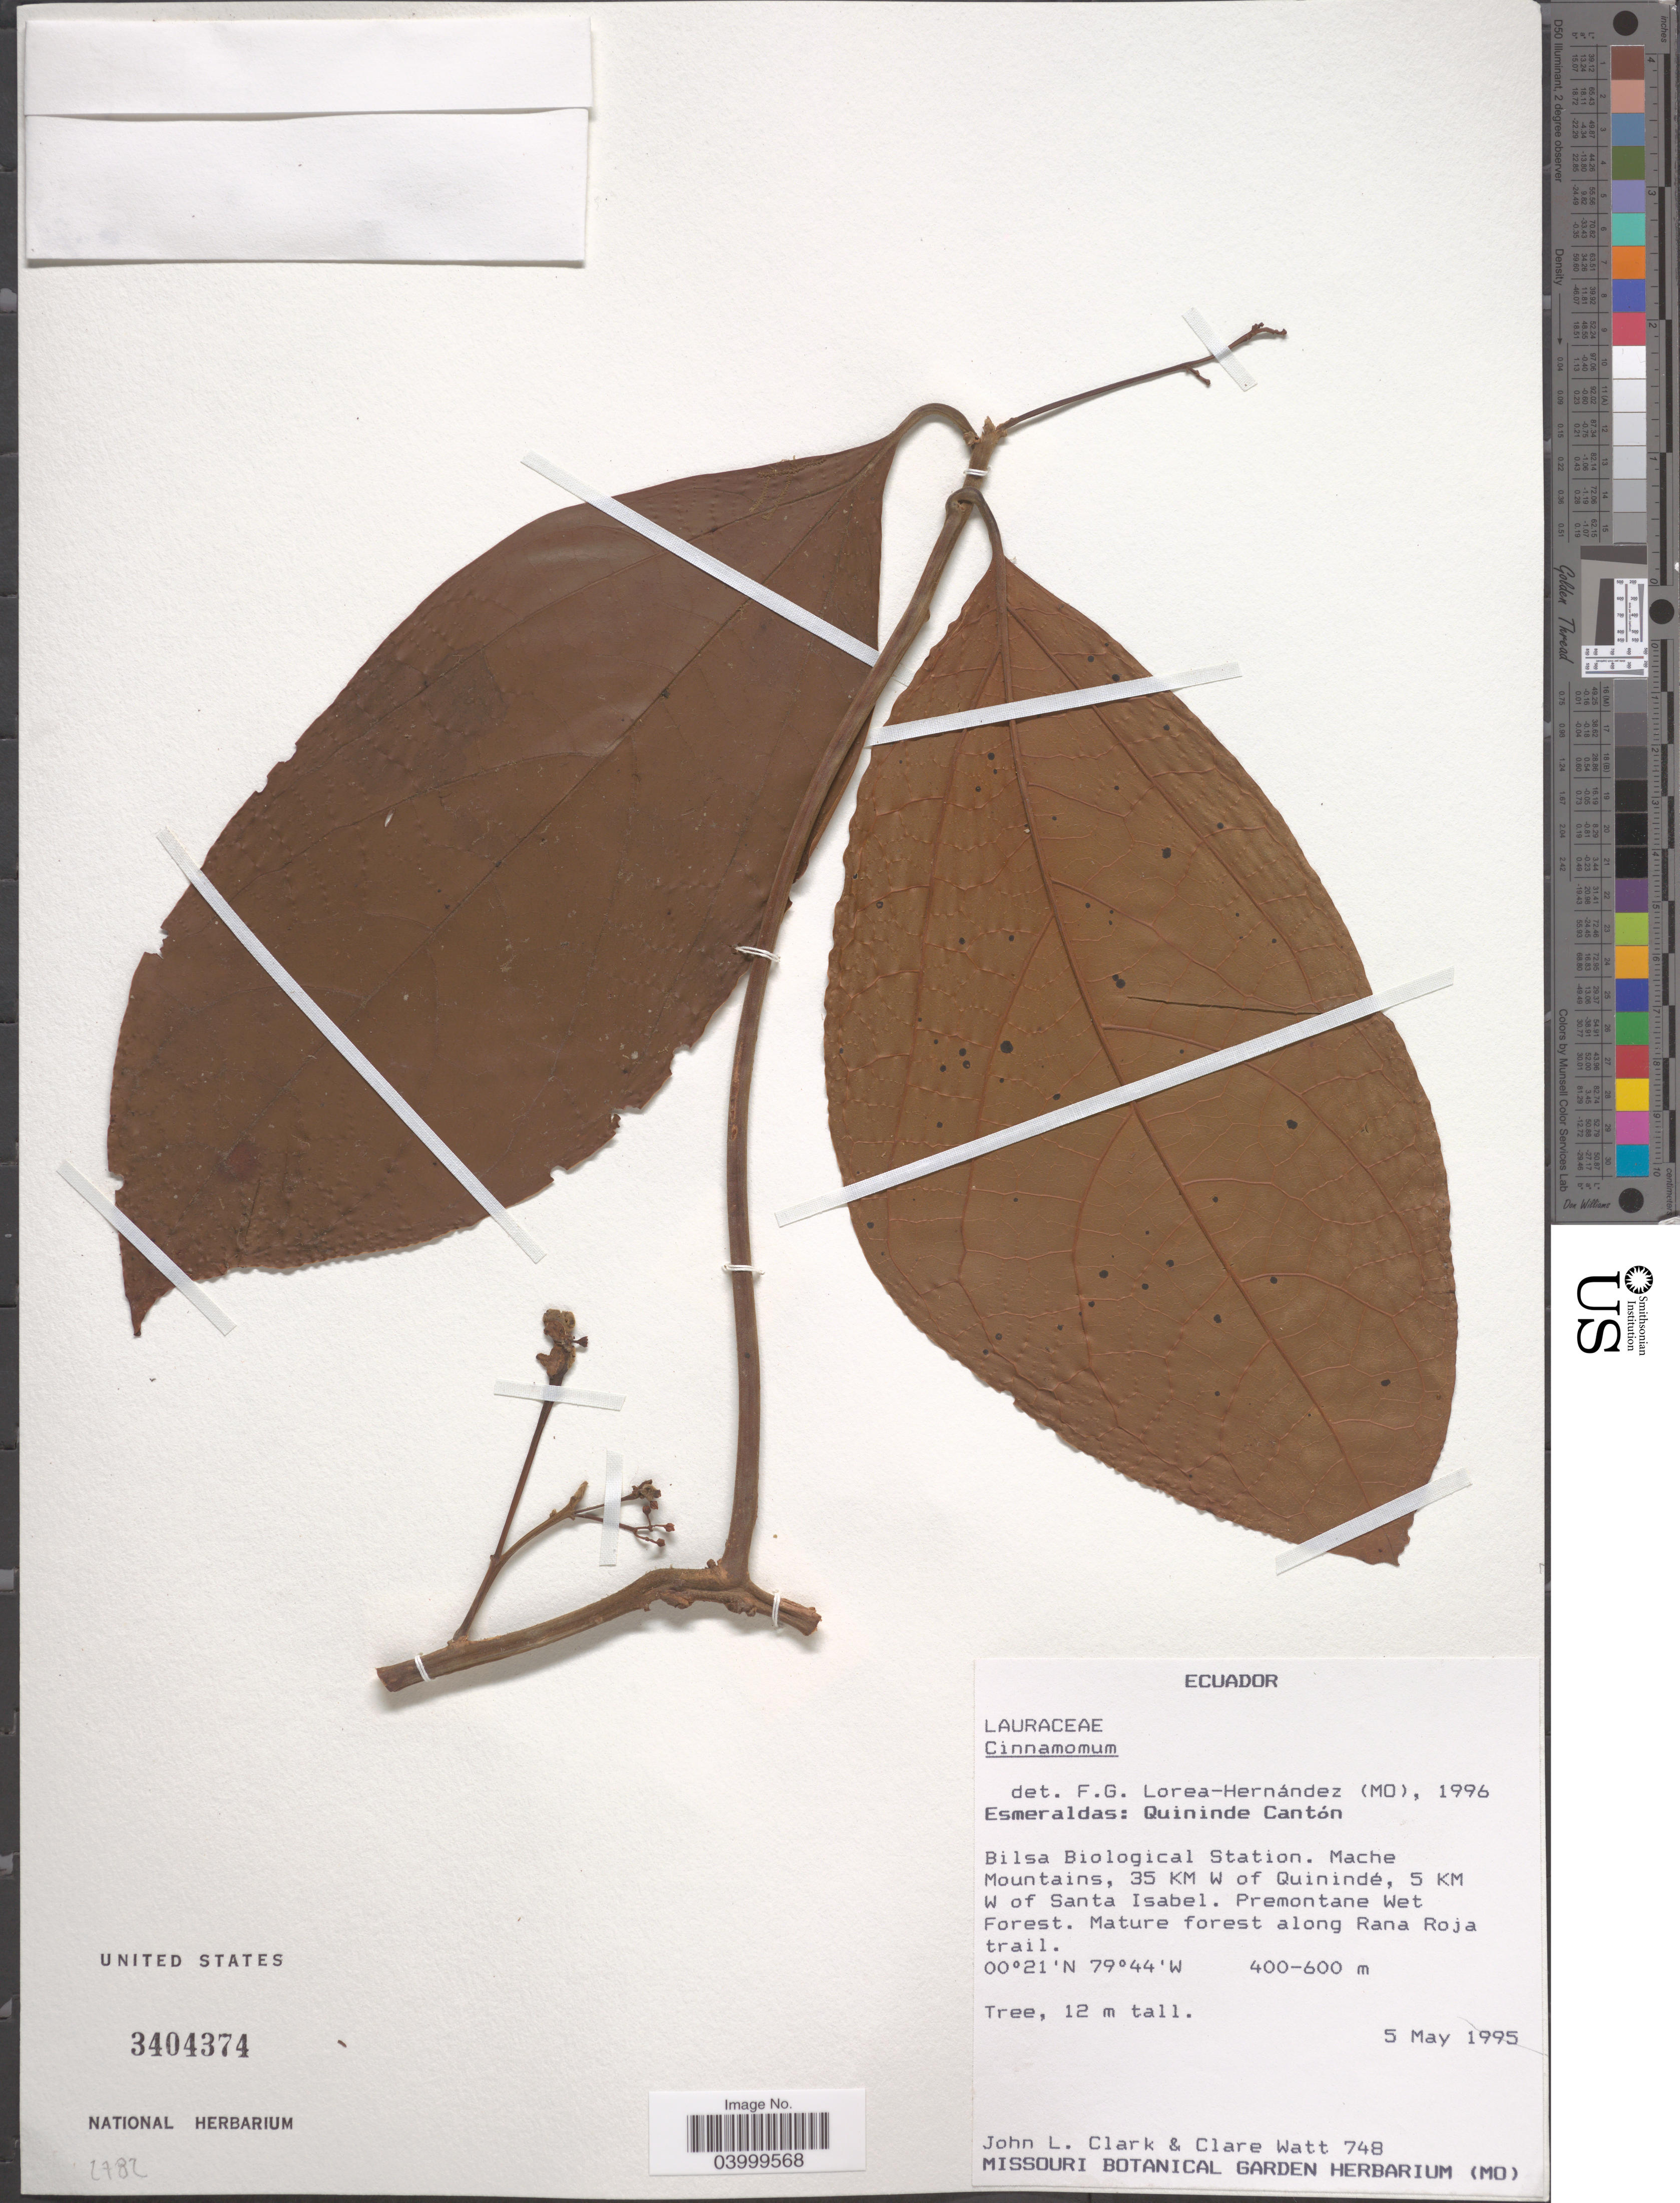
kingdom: Plantae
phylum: Tracheophyta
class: Magnoliopsida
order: Laurales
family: Lauraceae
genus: Cinnamomum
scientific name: Cinnamomum sp.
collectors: J. L. Clark & C. Watt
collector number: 748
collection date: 1995-05-05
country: Ecuador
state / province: Esmeraldas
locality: Quininde Cantón. Bilsa Biological Station. Mache Mountains, 35 KM W of Quinindé, 5 KM W of Santa Isabel. Mature forest along Rana Roja trail.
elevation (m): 400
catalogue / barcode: US 3404374